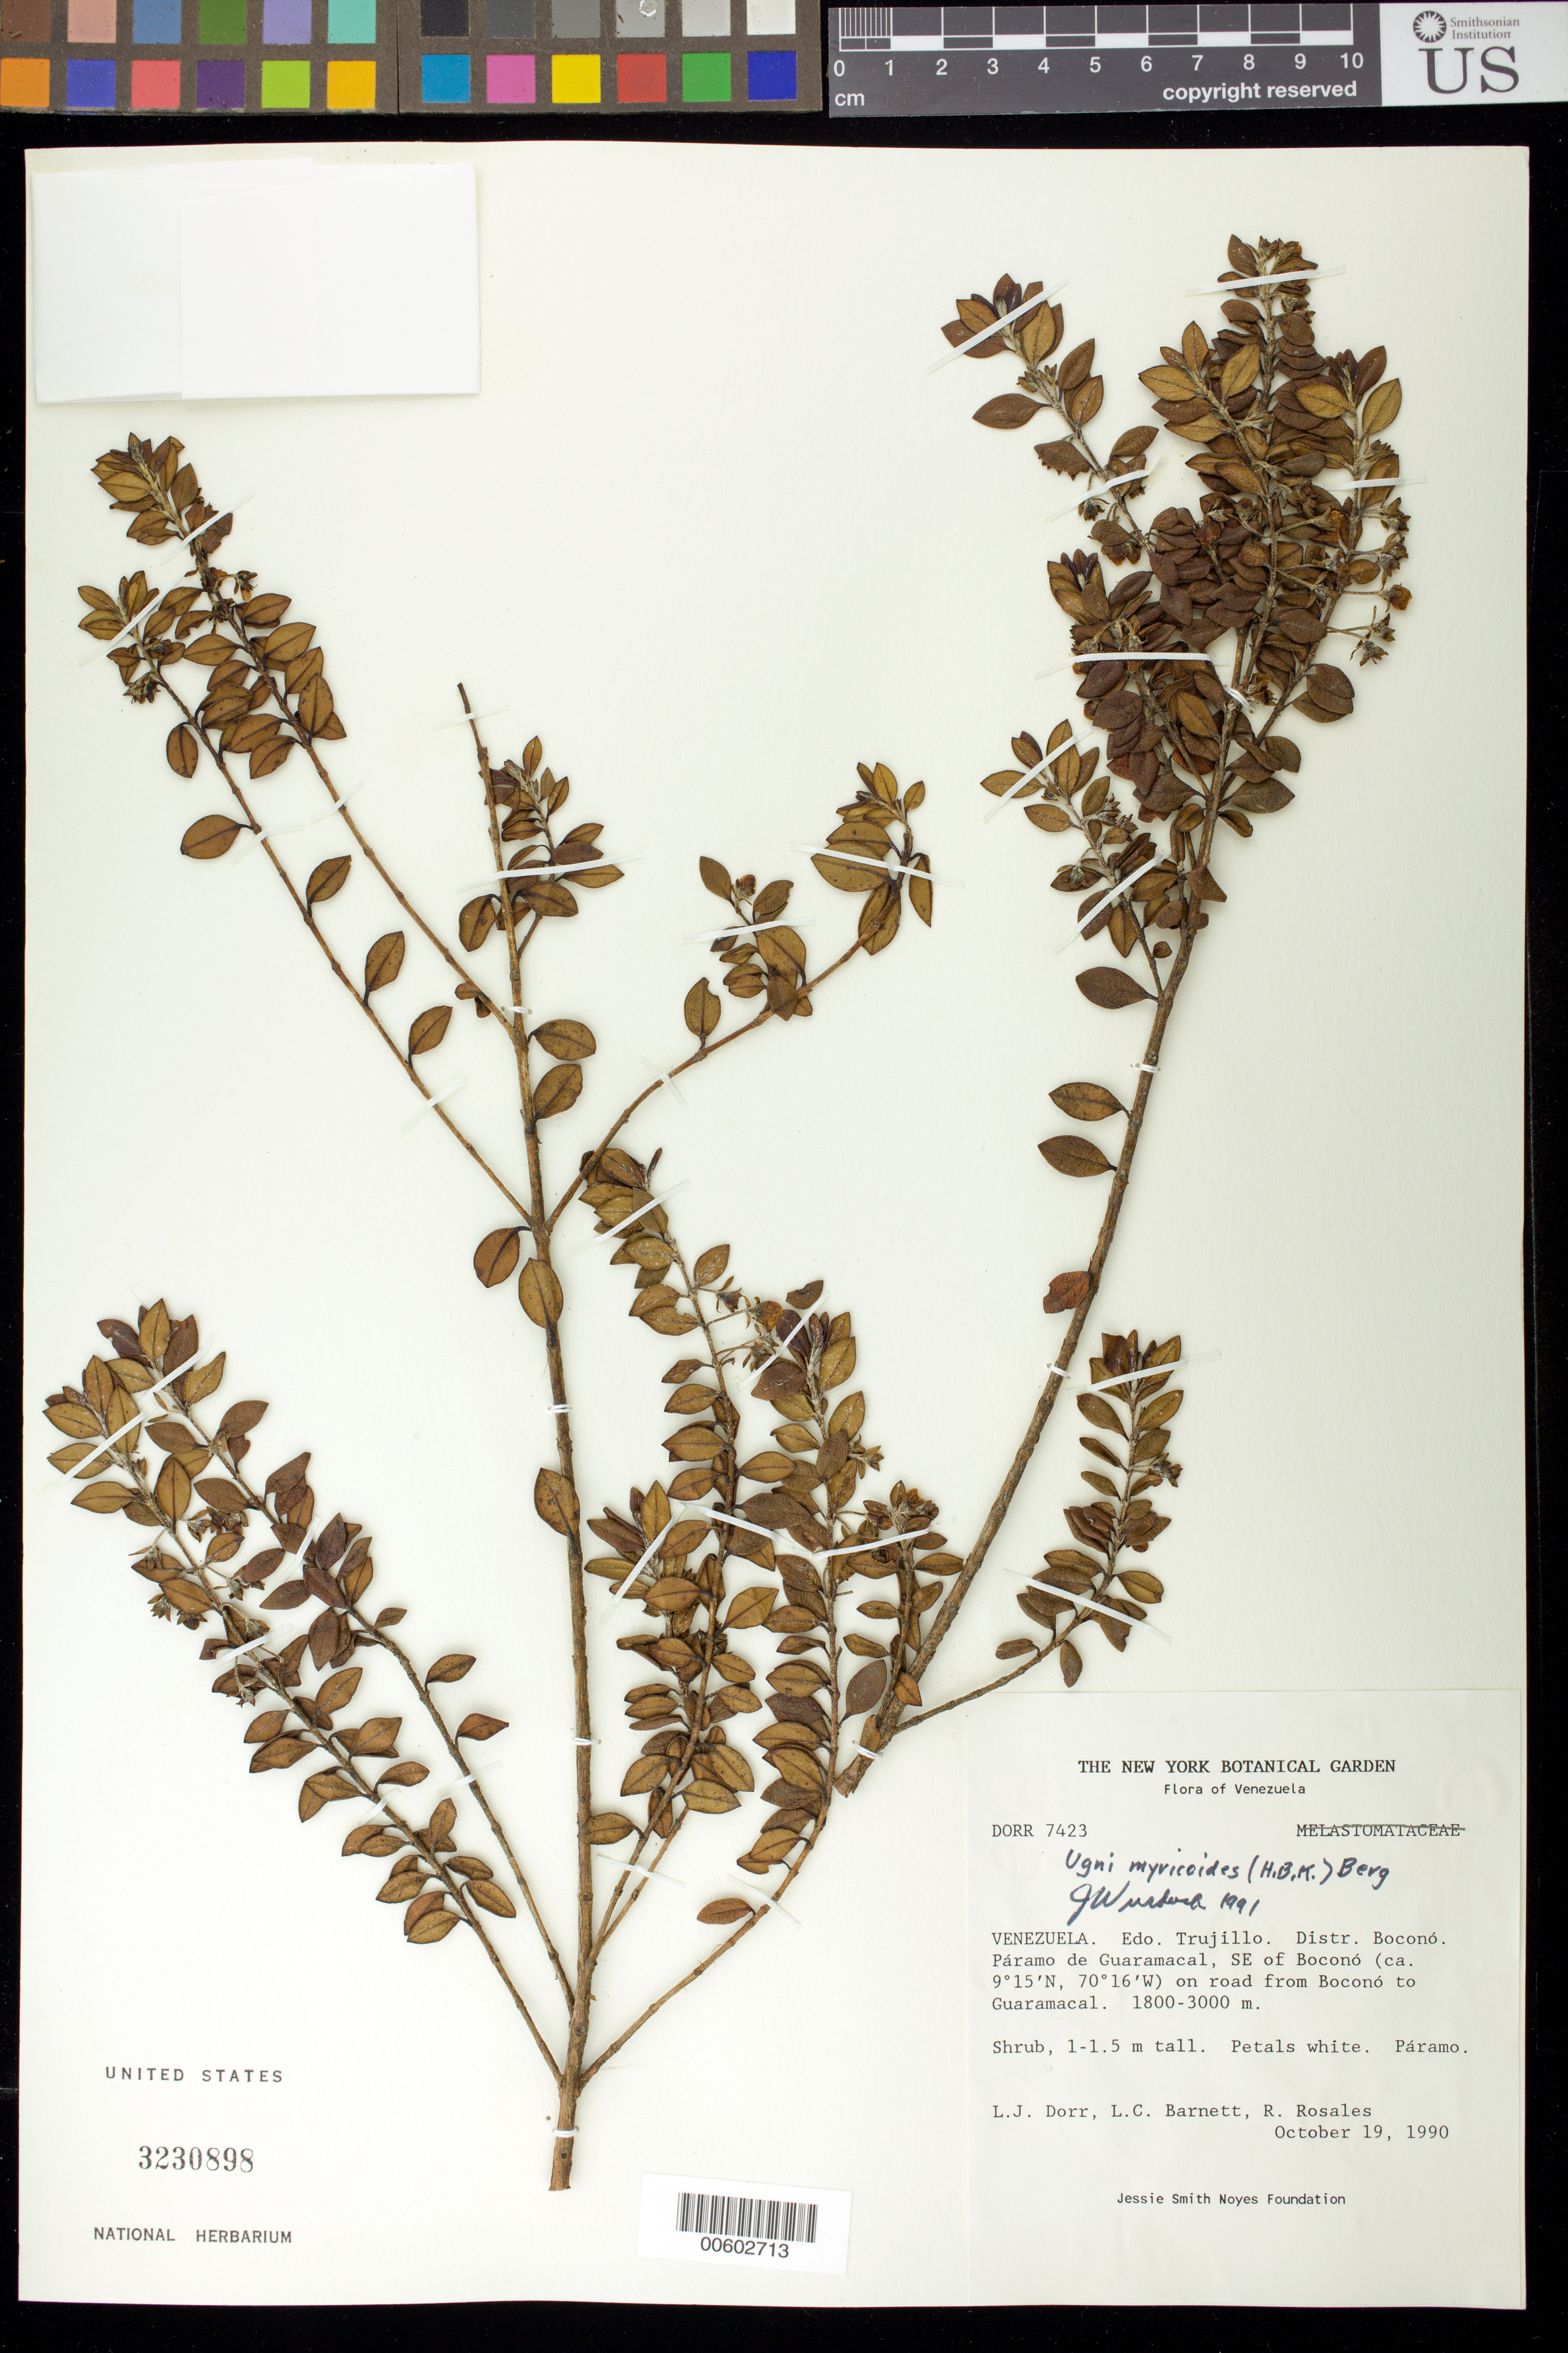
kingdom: Plantae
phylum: Tracheophyta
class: Magnoliopsida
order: Myrtales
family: Myrtaceae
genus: Ugni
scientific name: Ugni myricoides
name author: (Kunth) O. Berg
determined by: Wurdack, John J., (US), US (UNITED STATES)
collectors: L. J. Dorr, L. C. Barnett & R. Rosales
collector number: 7423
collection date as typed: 19 Oct 1990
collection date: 1990-10-19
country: Venezuela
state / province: Trujillo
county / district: Boconó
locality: Páramo de Guaramacal, SE of Boconó on road from Boconó to Guaramacal.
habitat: Páramo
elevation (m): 1800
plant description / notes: NY, PORT, US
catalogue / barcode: US 3230898